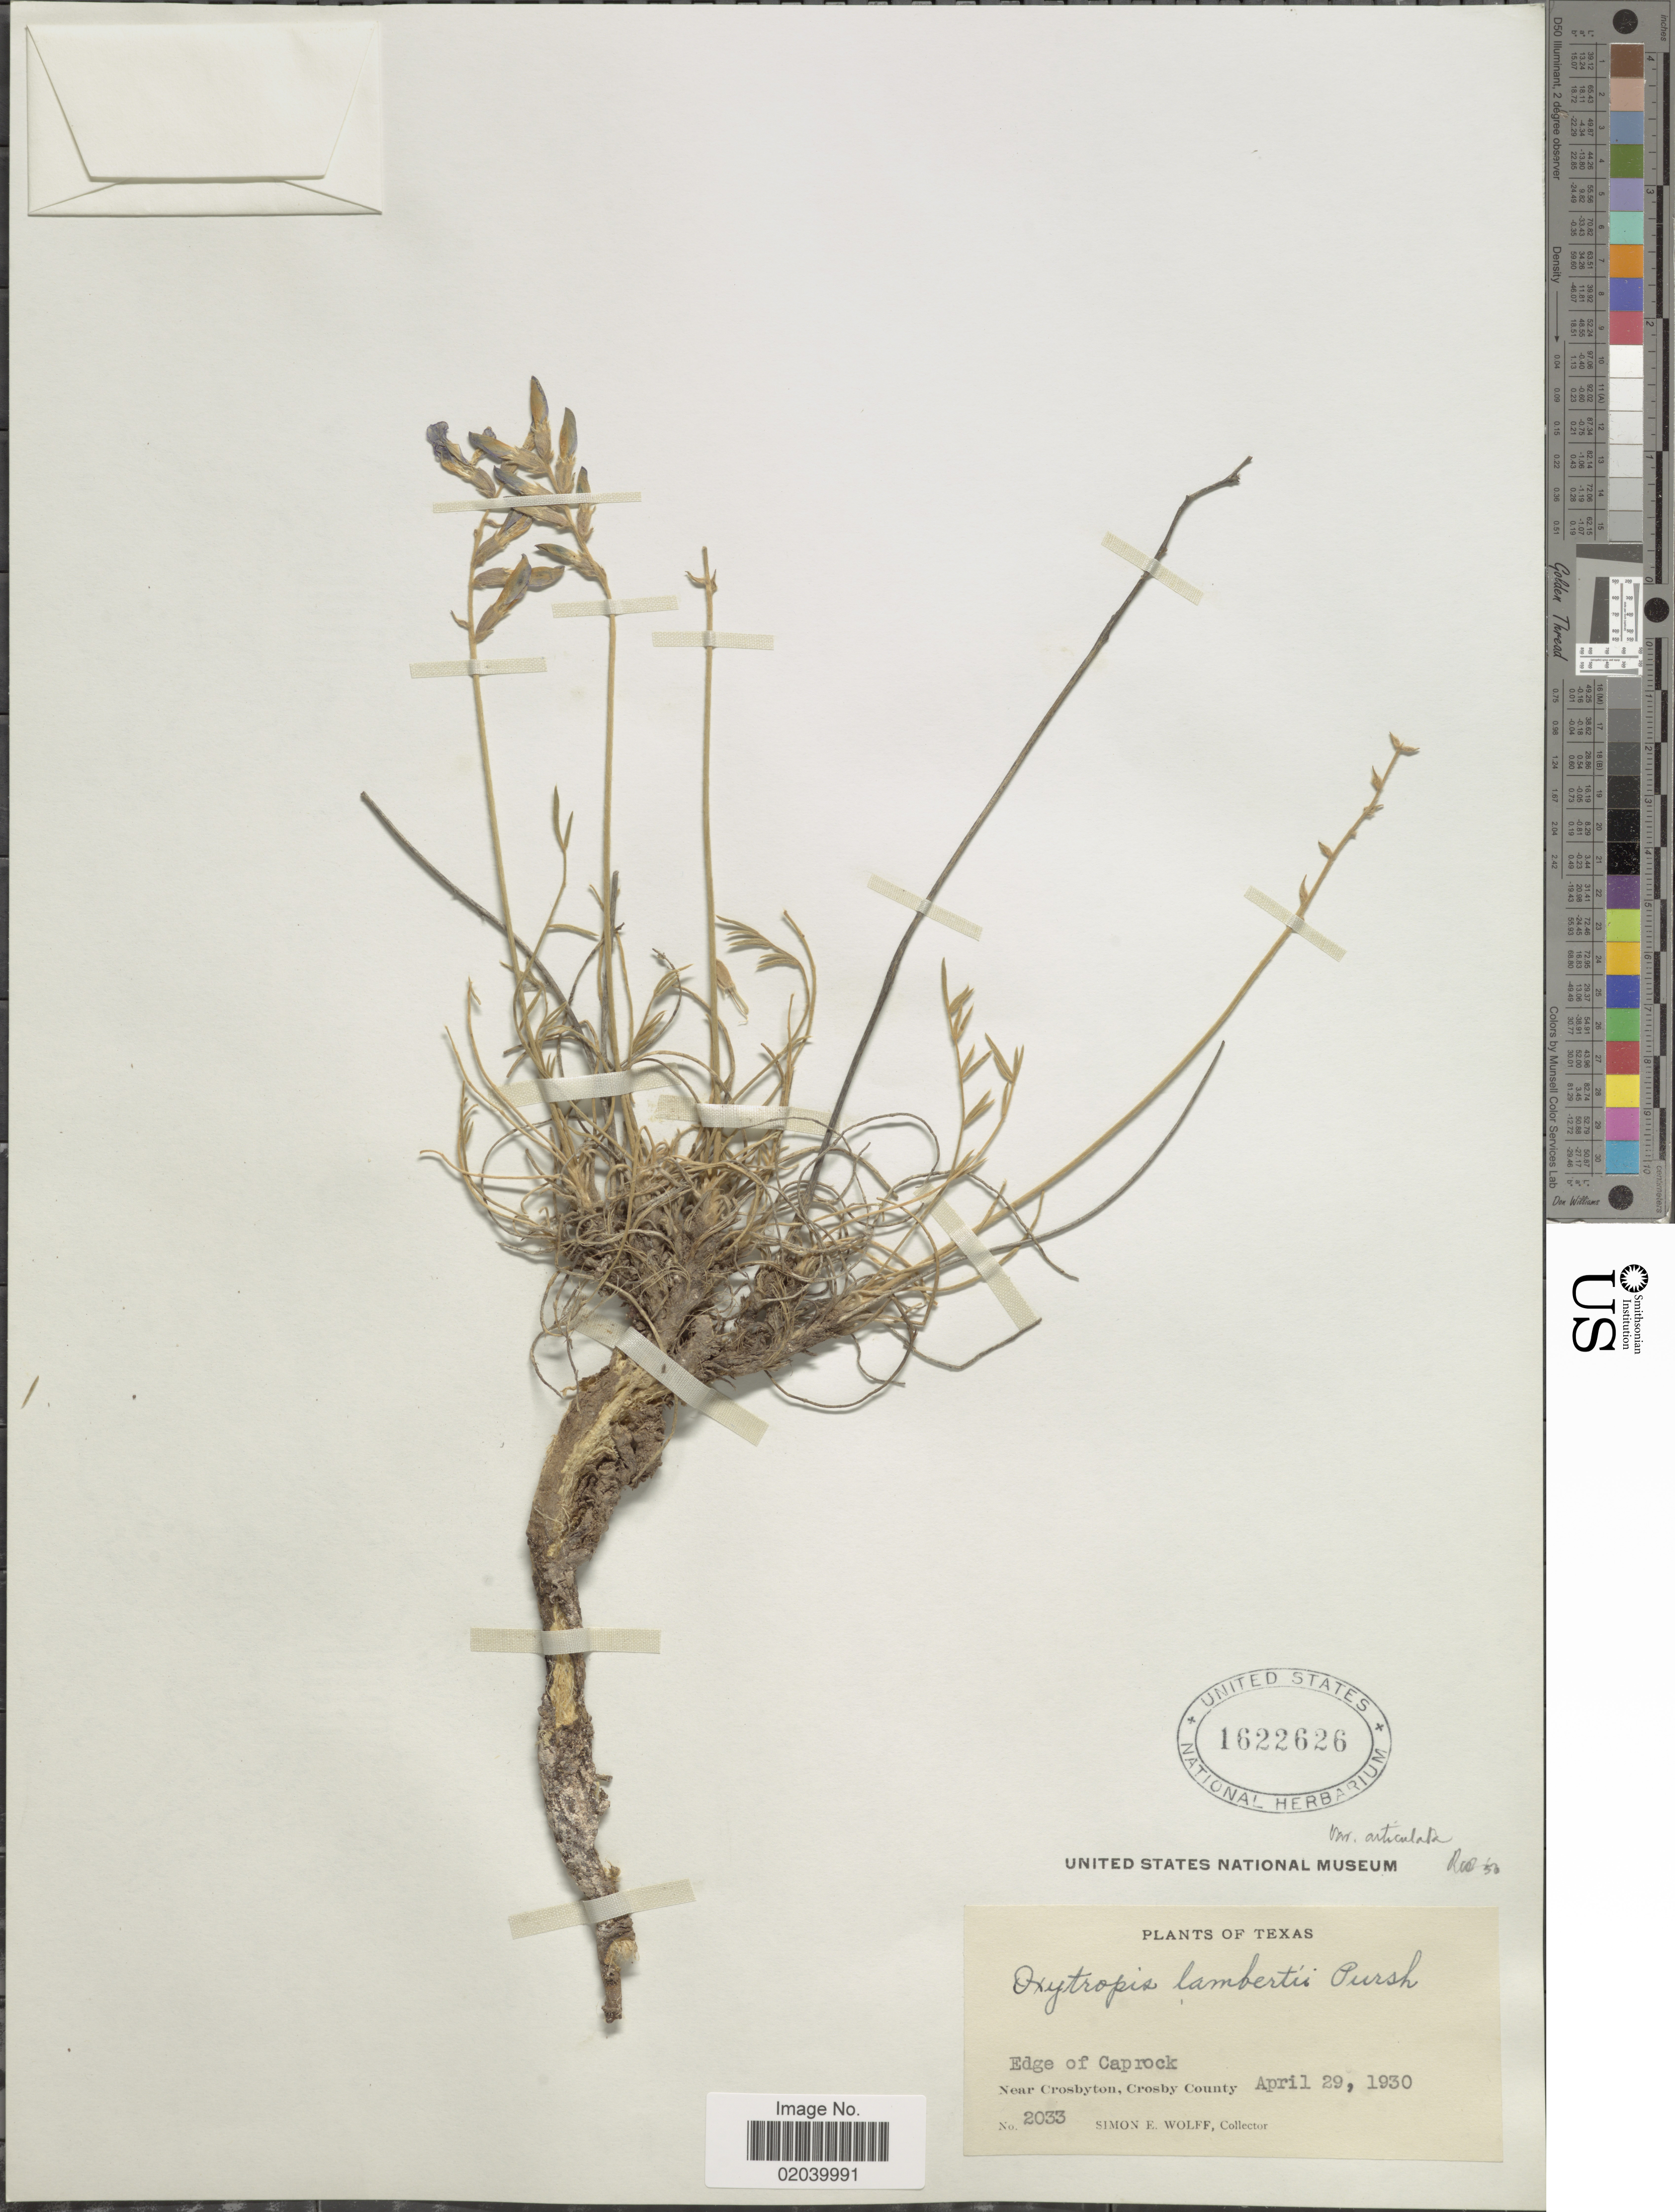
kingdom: Plantae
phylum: Tracheophyta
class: Magnoliopsida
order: Fabales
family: Fabaceae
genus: Oxytropis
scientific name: Oxytropis lambertii var. articulata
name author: (Greene) Barneby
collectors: S. E. Wolff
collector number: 2033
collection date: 1930-04-29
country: United States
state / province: Texas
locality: Edge of Caprock, Near Crosbyton, Crosbty County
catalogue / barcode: US 1622626